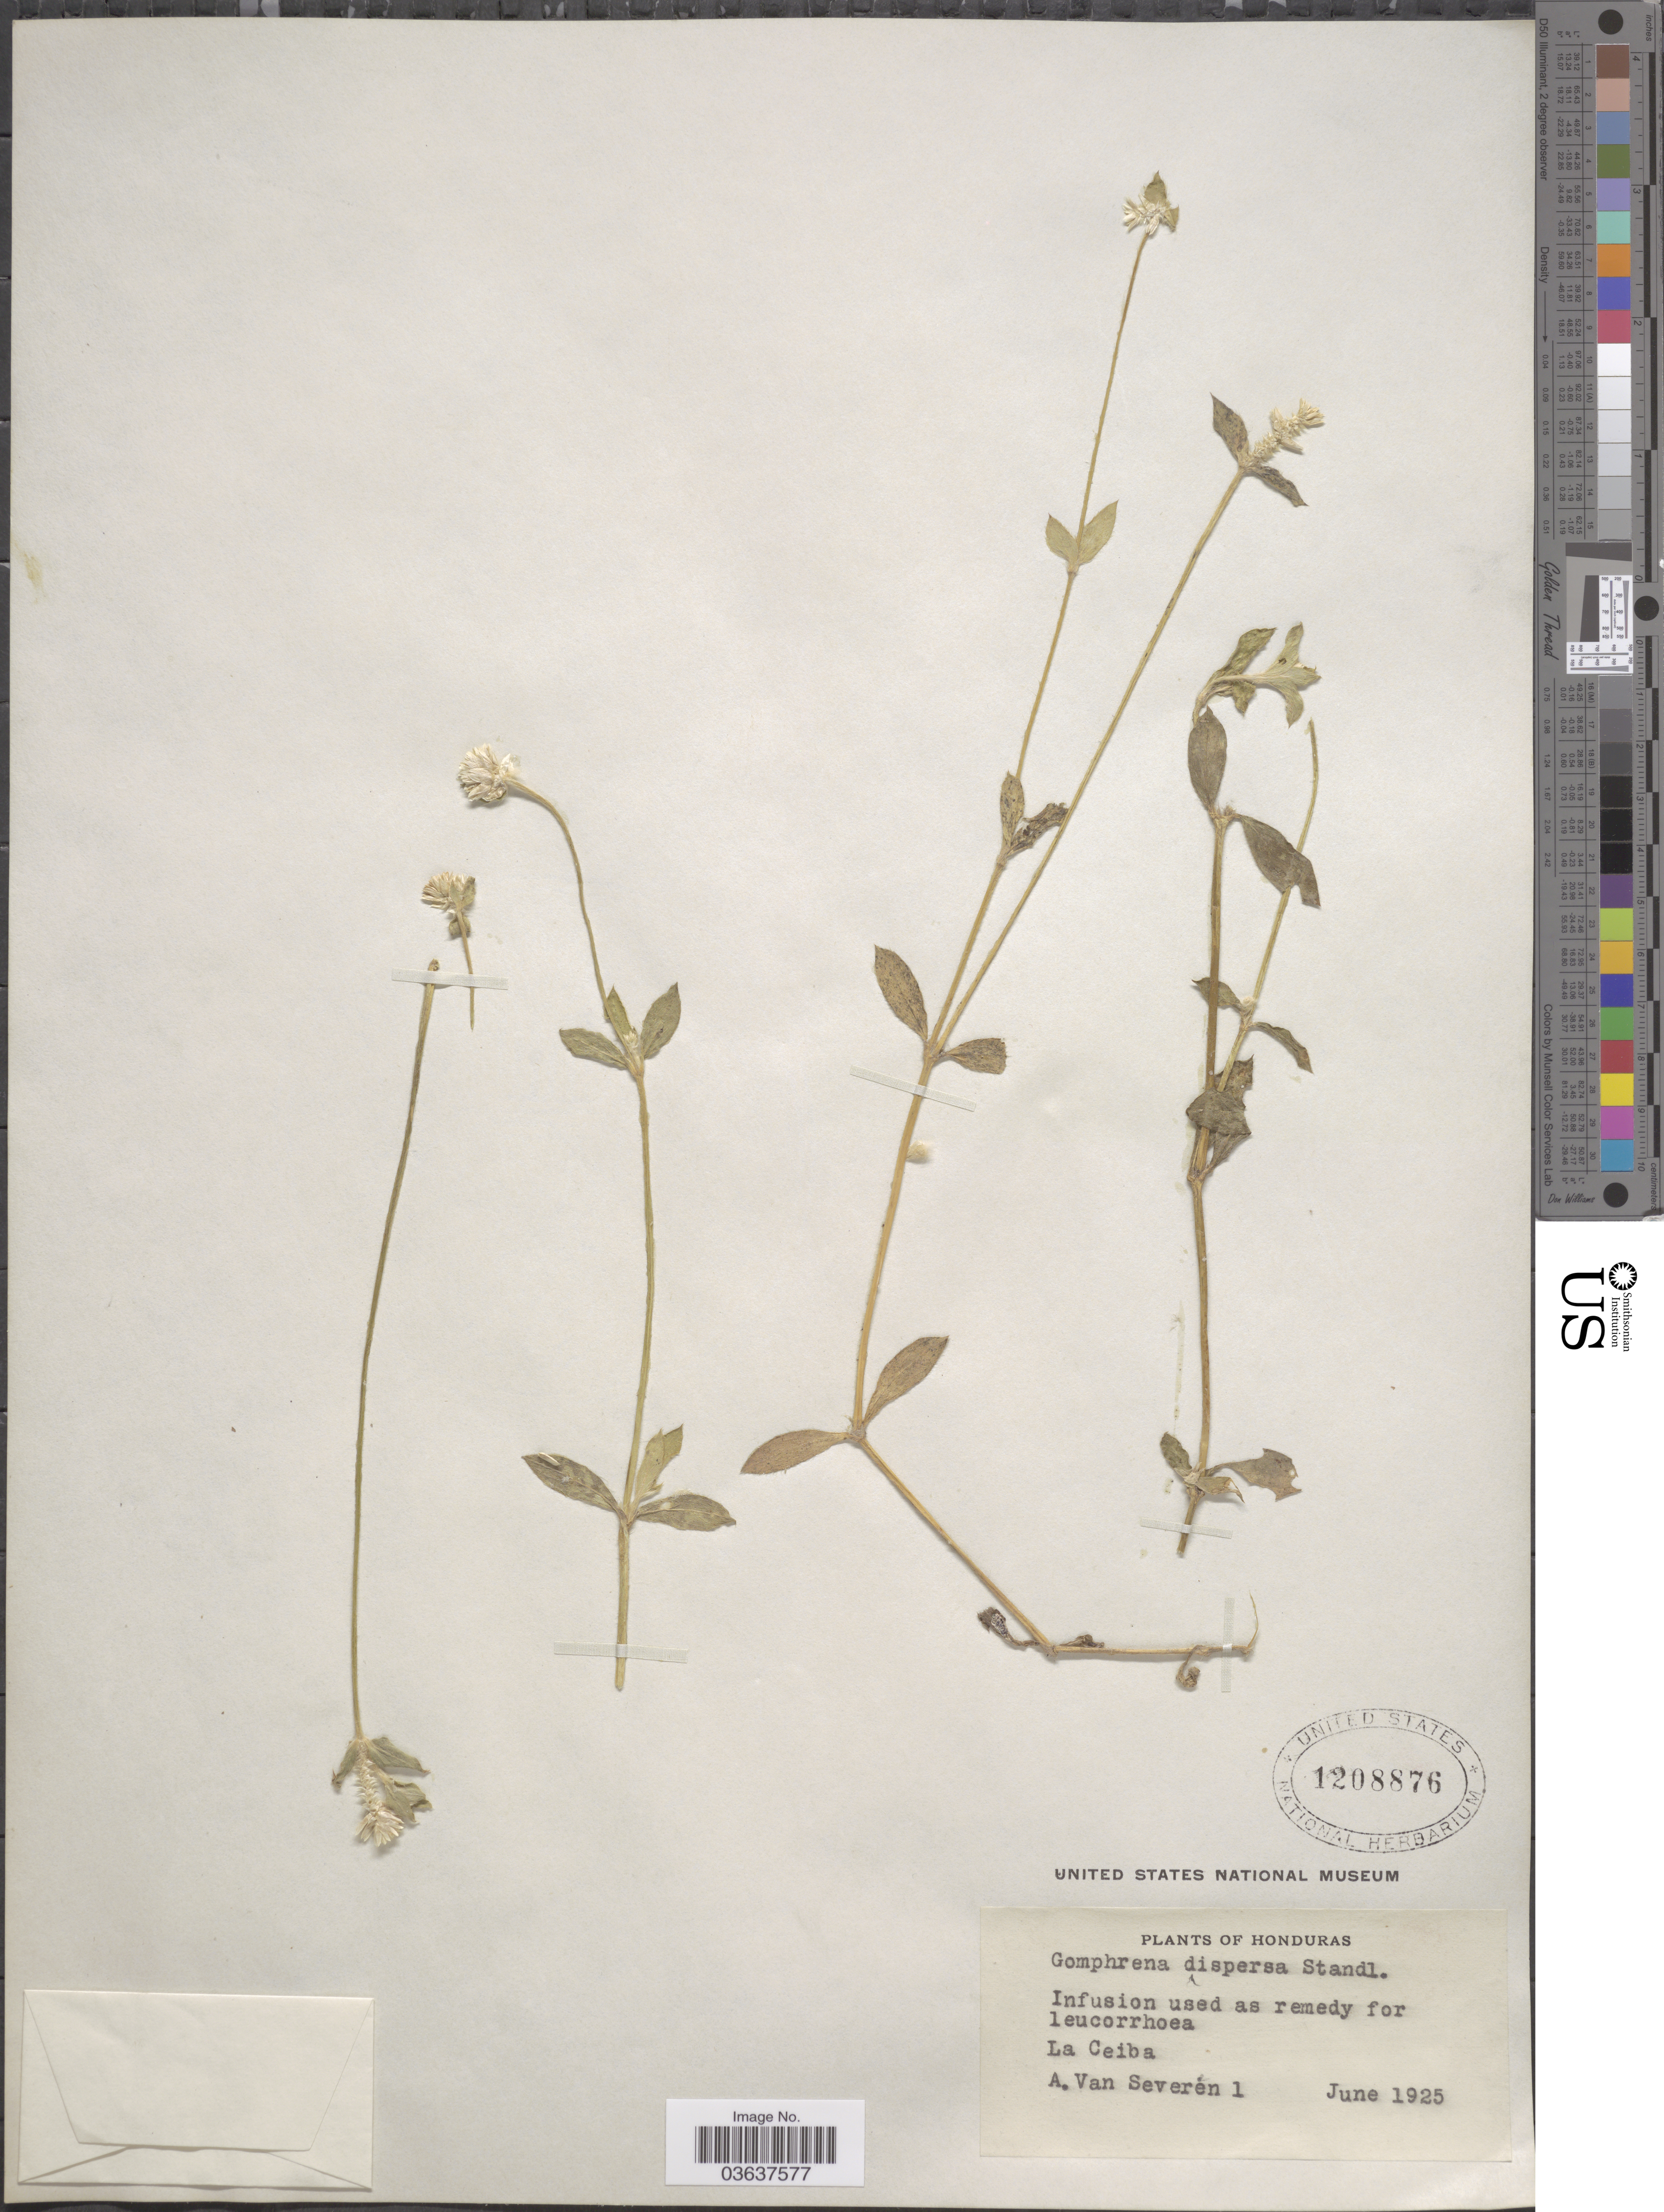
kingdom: Plantae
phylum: Tracheophyta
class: Magnoliopsida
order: Caryophyllales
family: Amaranthaceae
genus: Gomphrena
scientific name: Gomphrena dispersa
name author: Standl.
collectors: A. Van Severen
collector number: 1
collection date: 1925-06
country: Honduras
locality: La Ceiba.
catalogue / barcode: US 1208876